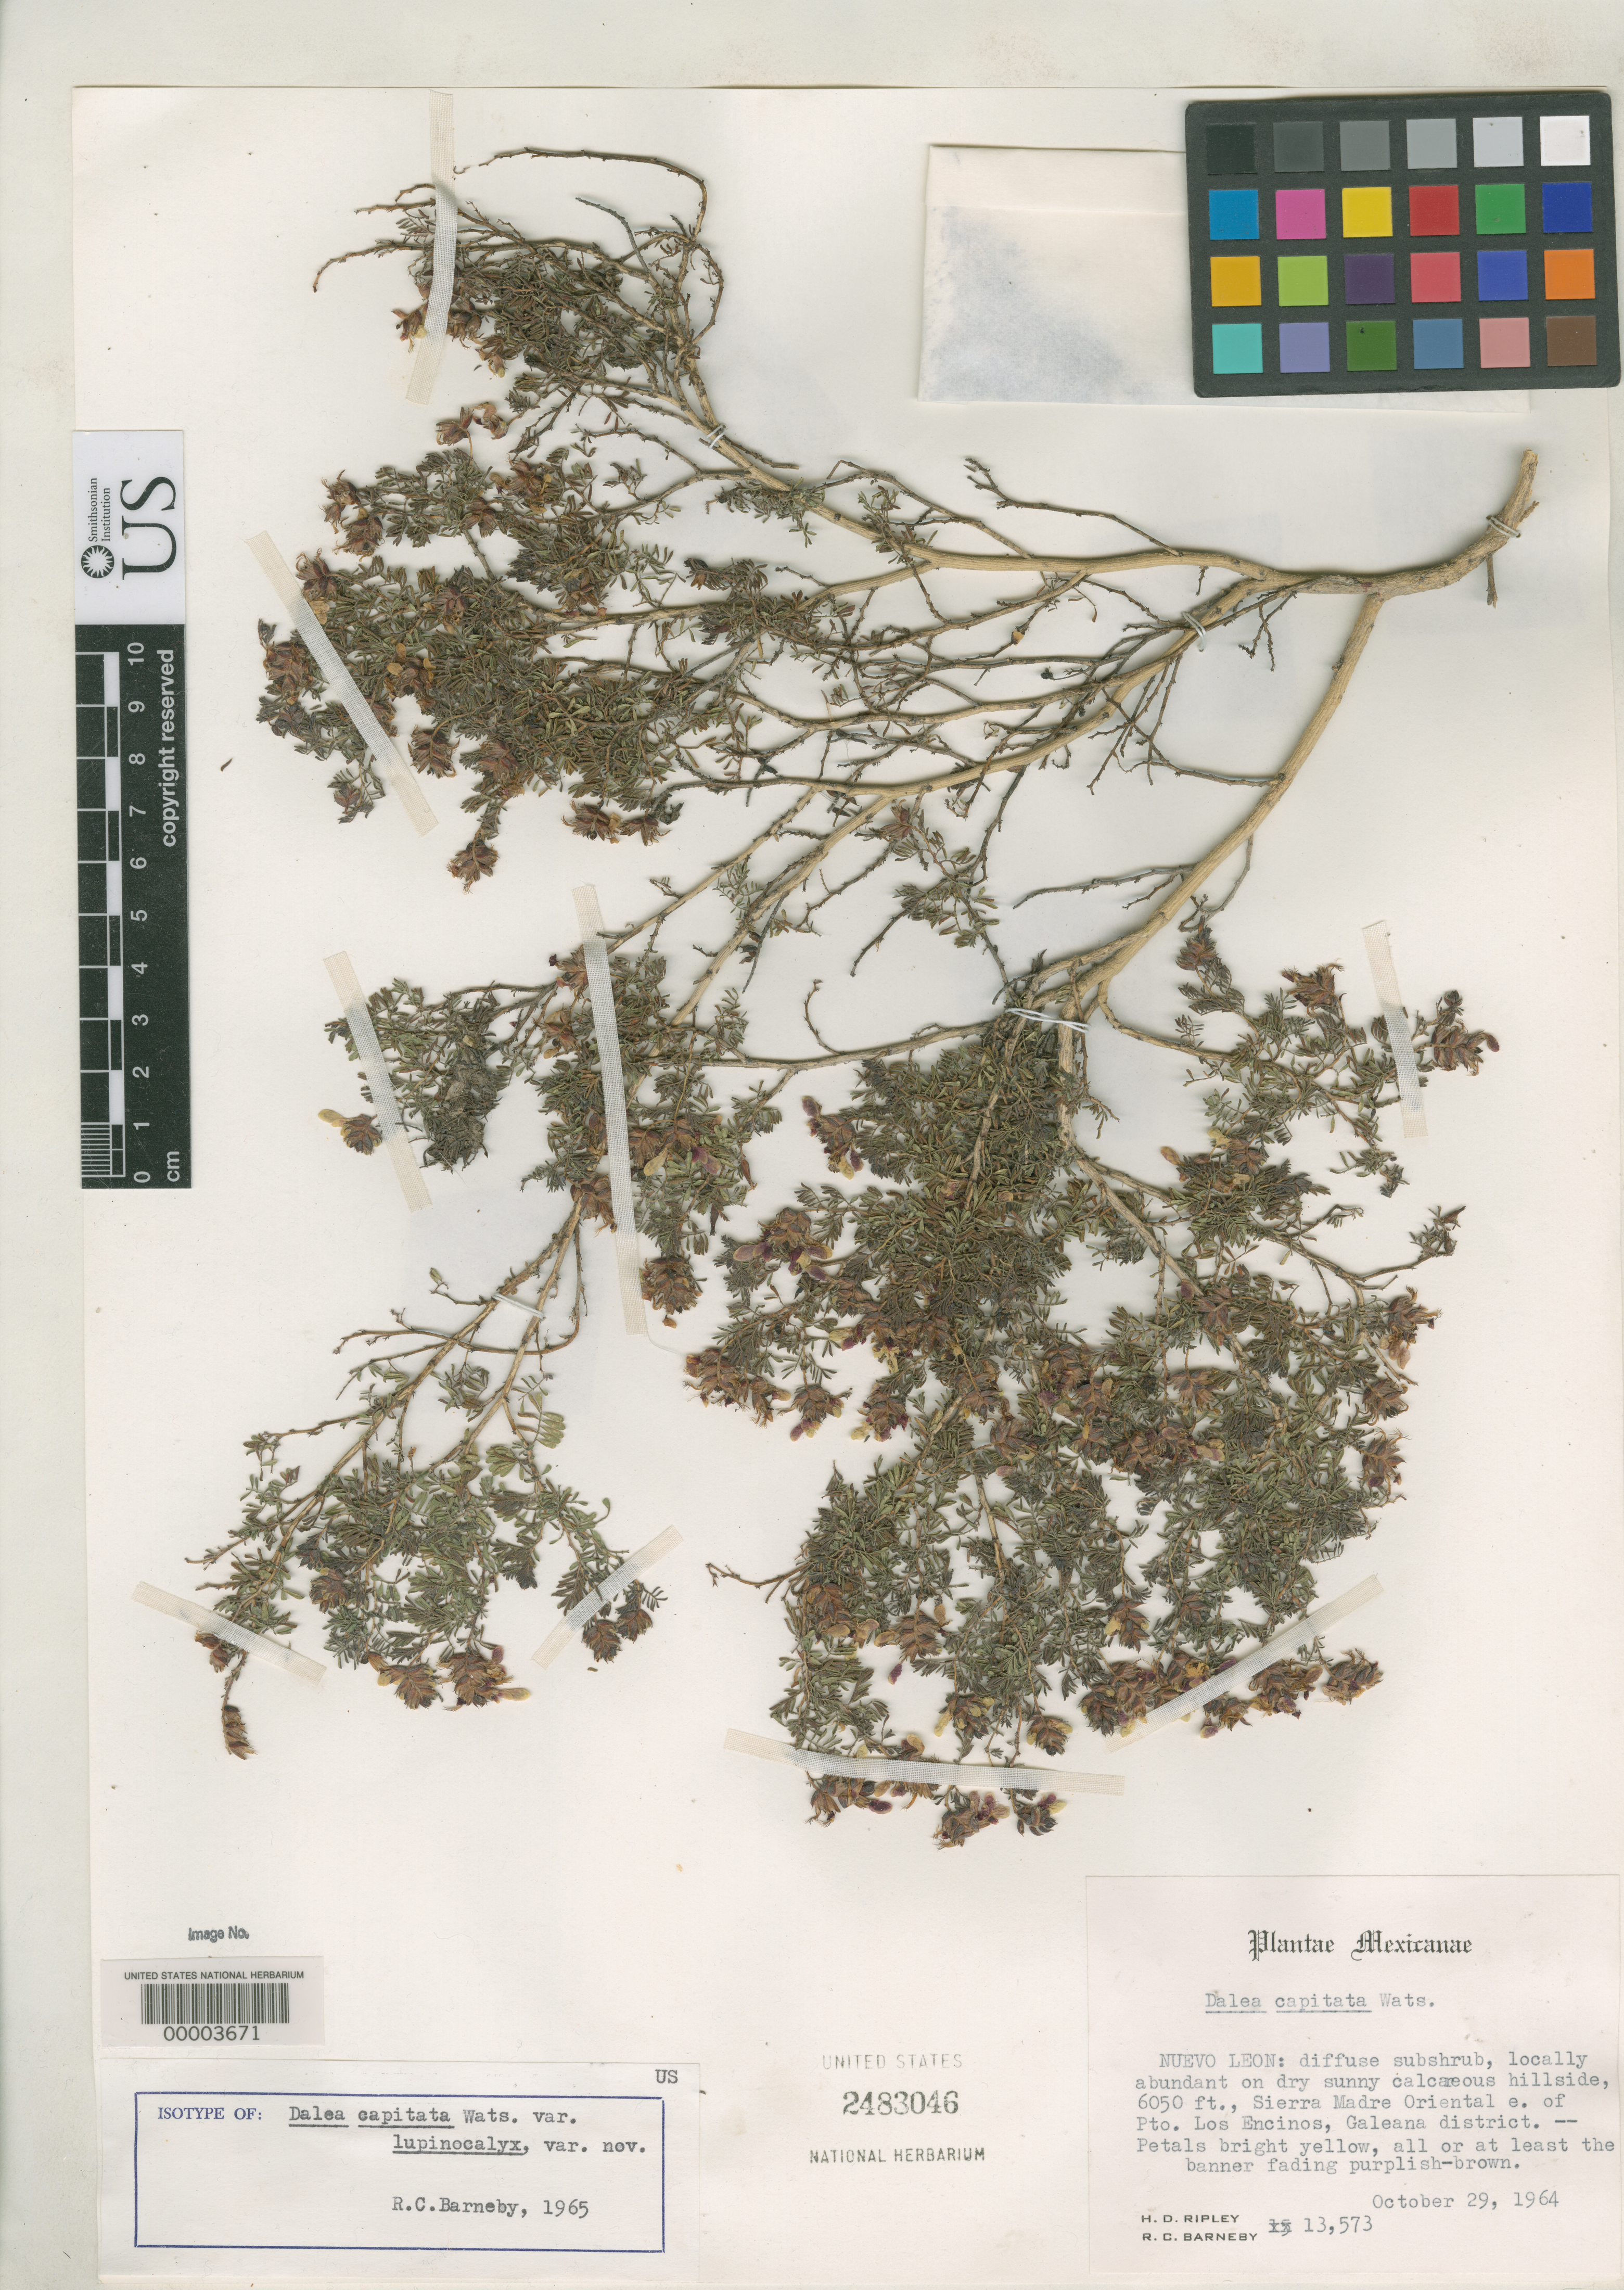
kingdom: Plantae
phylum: Tracheophyta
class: Magnoliopsida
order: Fabales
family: Fabaceae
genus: Dalea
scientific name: Dalea capitata var. lupinocalyx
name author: Barneby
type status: Isotype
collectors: H. Ripley & R. C. Barneby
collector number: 13573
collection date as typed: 29 Oct 1964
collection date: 1964-10-29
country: Mexico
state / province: Nuevo León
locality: Sierra Madre Oriental east of Pto. Los Encinos.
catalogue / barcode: US 2483046